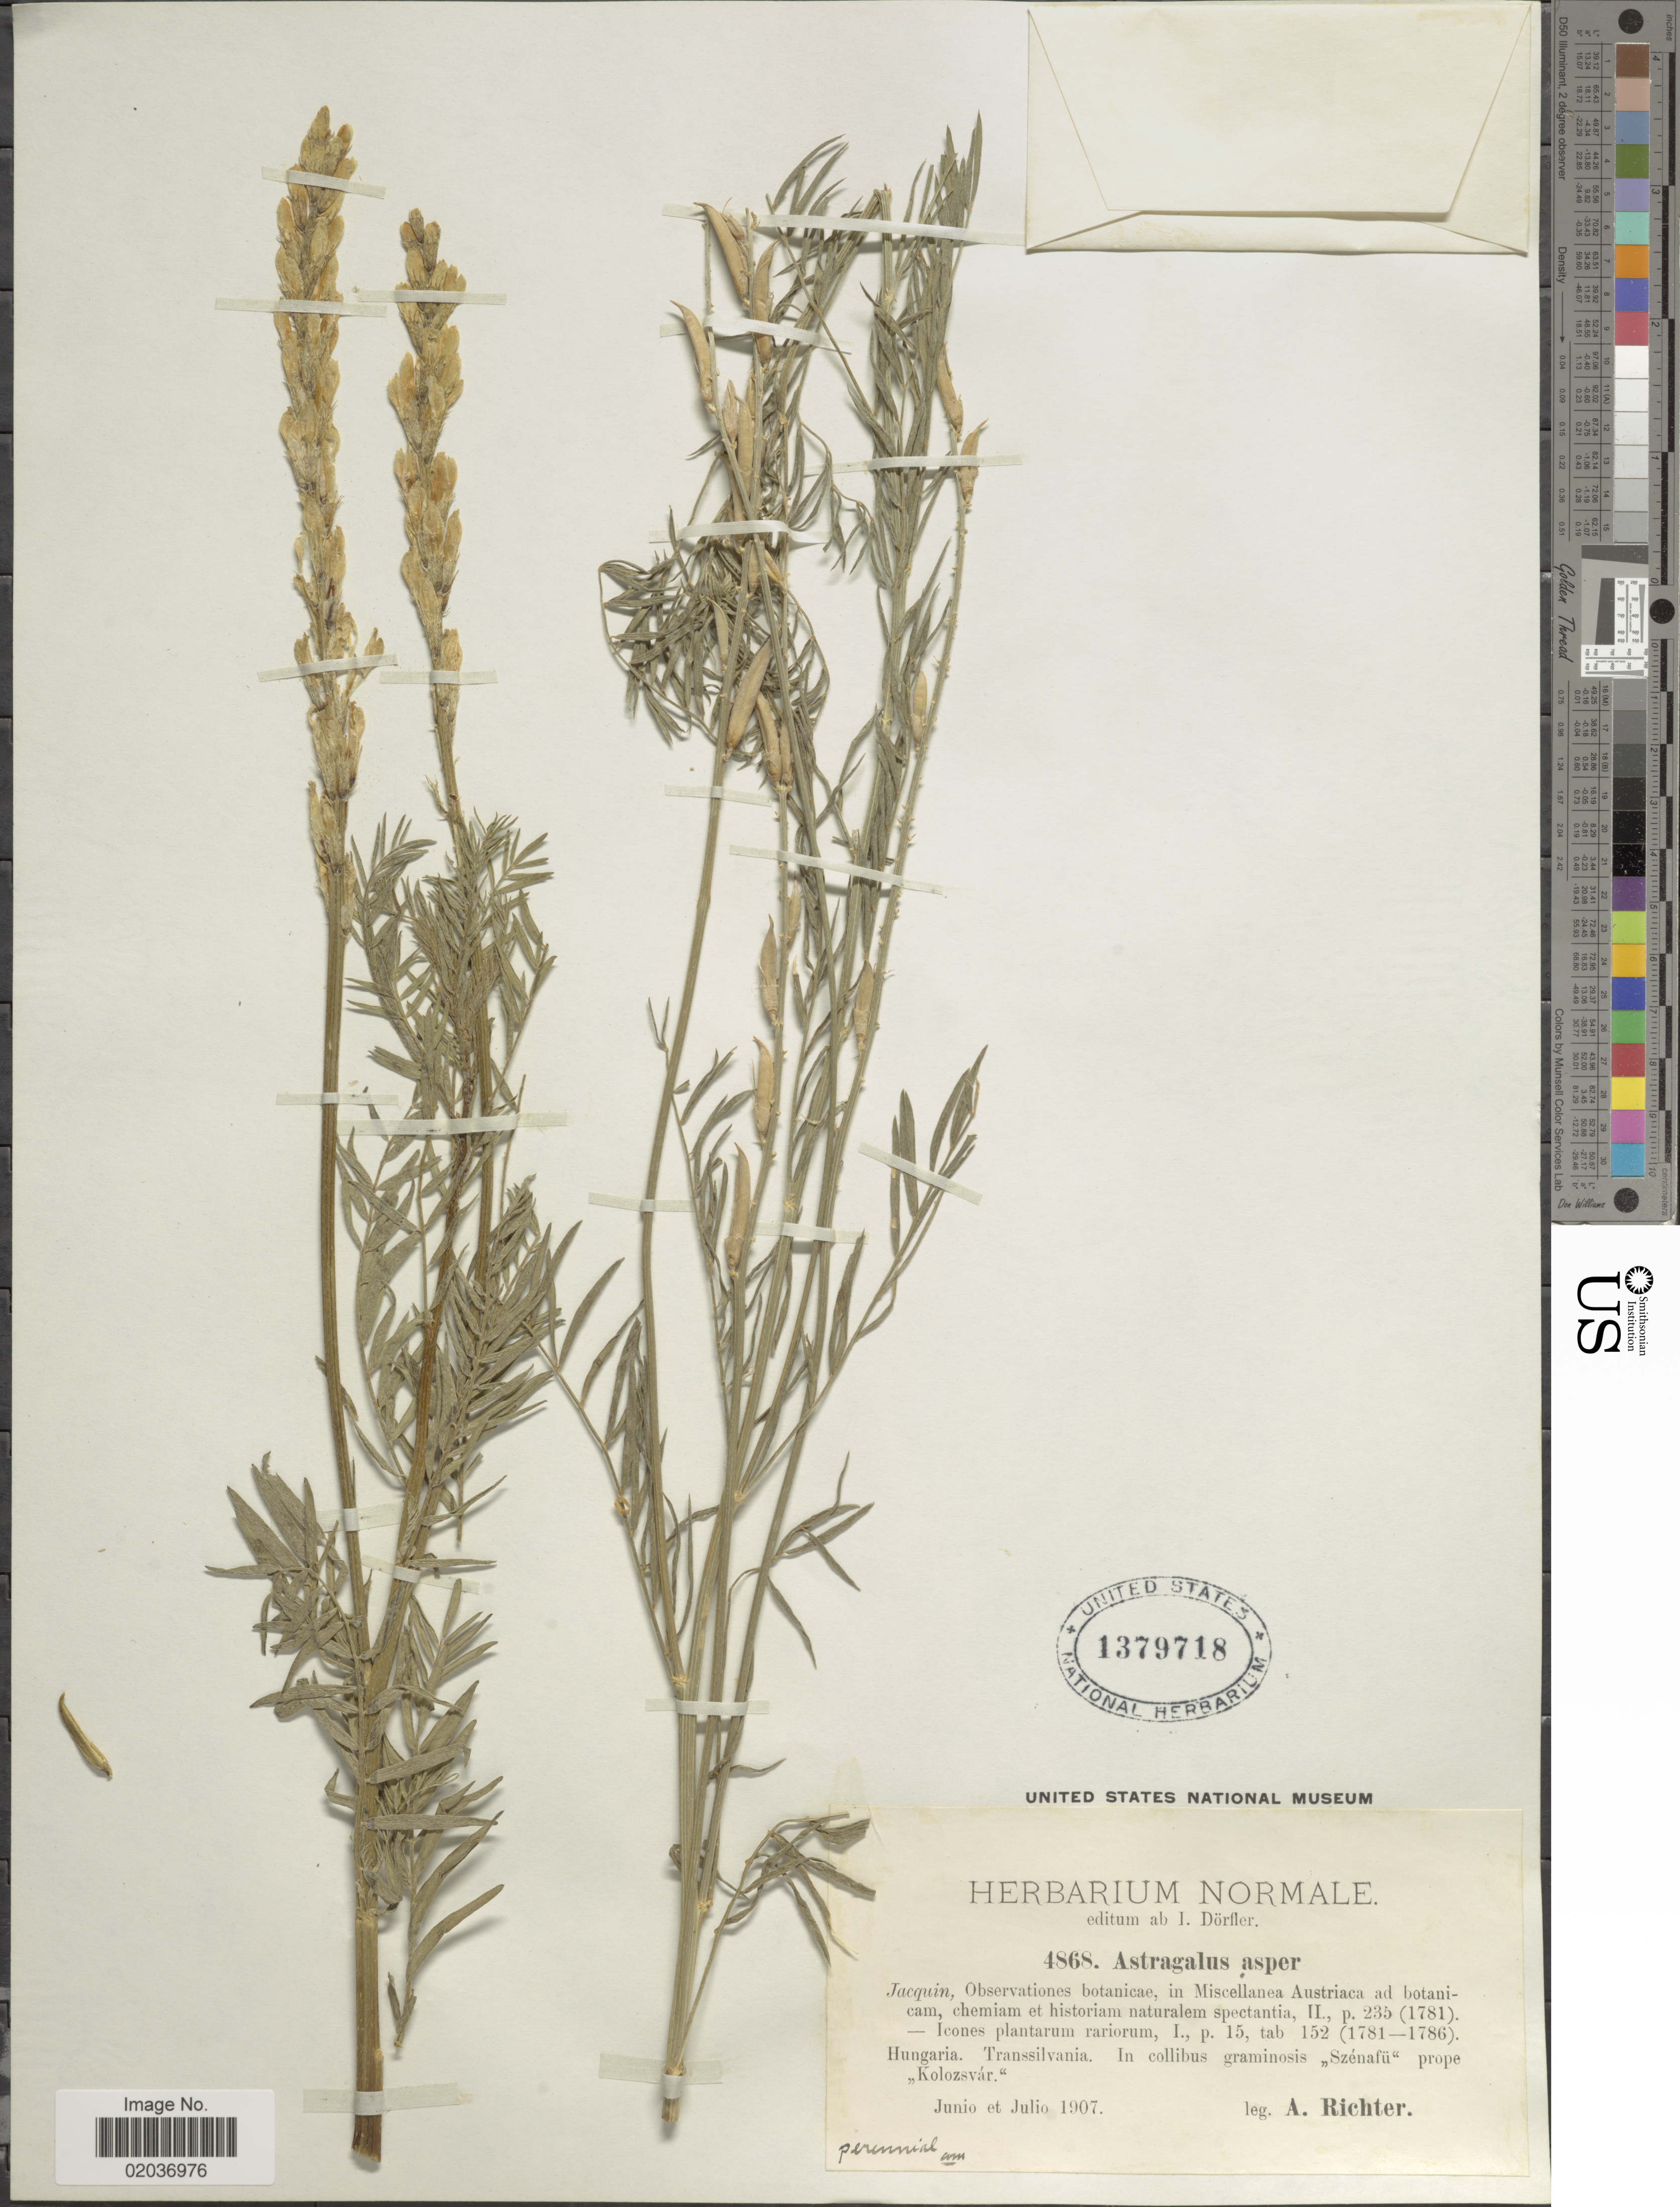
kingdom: Plantae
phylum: Tracheophyta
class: Magnoliopsida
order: Fabales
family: Fabaceae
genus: Astragalus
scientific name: Astragalus asper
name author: Jacq.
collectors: A. Richter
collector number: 4868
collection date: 1907-06/1907-07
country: Hungary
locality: Transsilvania. In collibus graminosis Szénafü prope Kolozsvár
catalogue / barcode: US 1379718